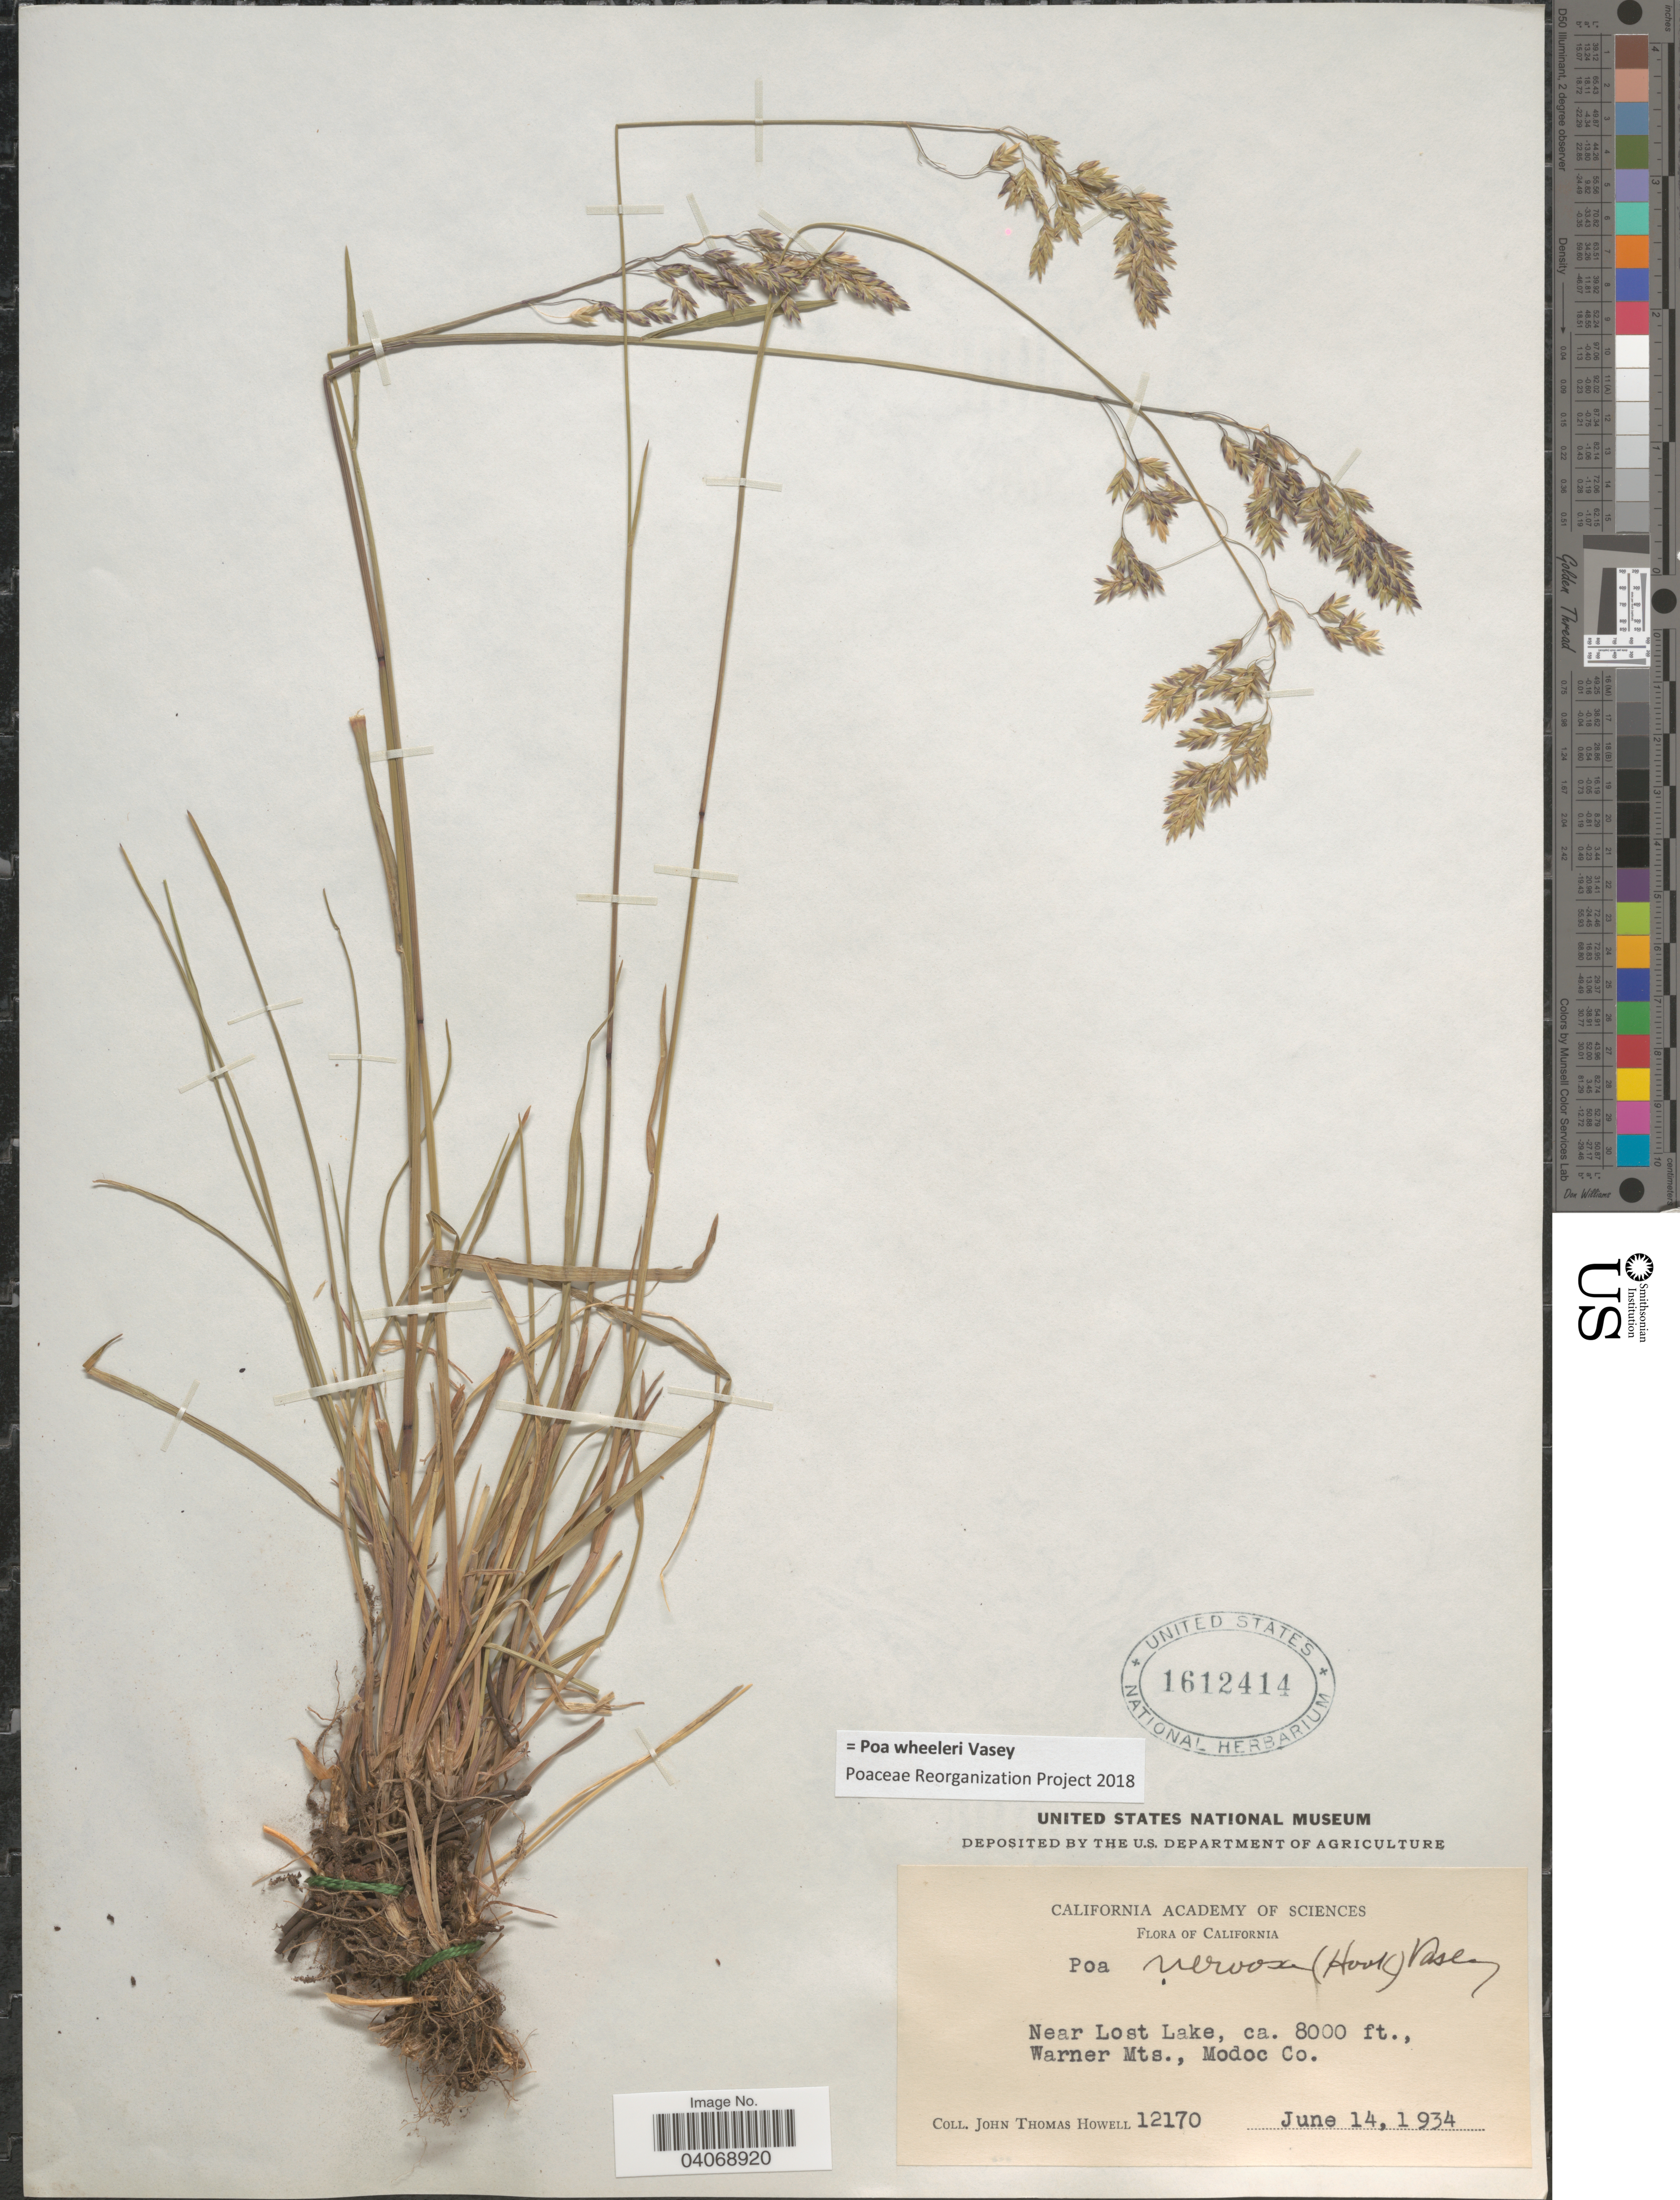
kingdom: Plantae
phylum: Tracheophyta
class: Liliopsida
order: Poales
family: Poaceae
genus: Poa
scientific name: Poa wheeleri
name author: Vasey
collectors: J. T. Howell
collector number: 12170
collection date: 1934-06-14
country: United States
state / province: California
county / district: Modoc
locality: Near Lost Lake, Warner Mts., Modoc Co.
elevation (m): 2438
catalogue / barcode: US 1612414